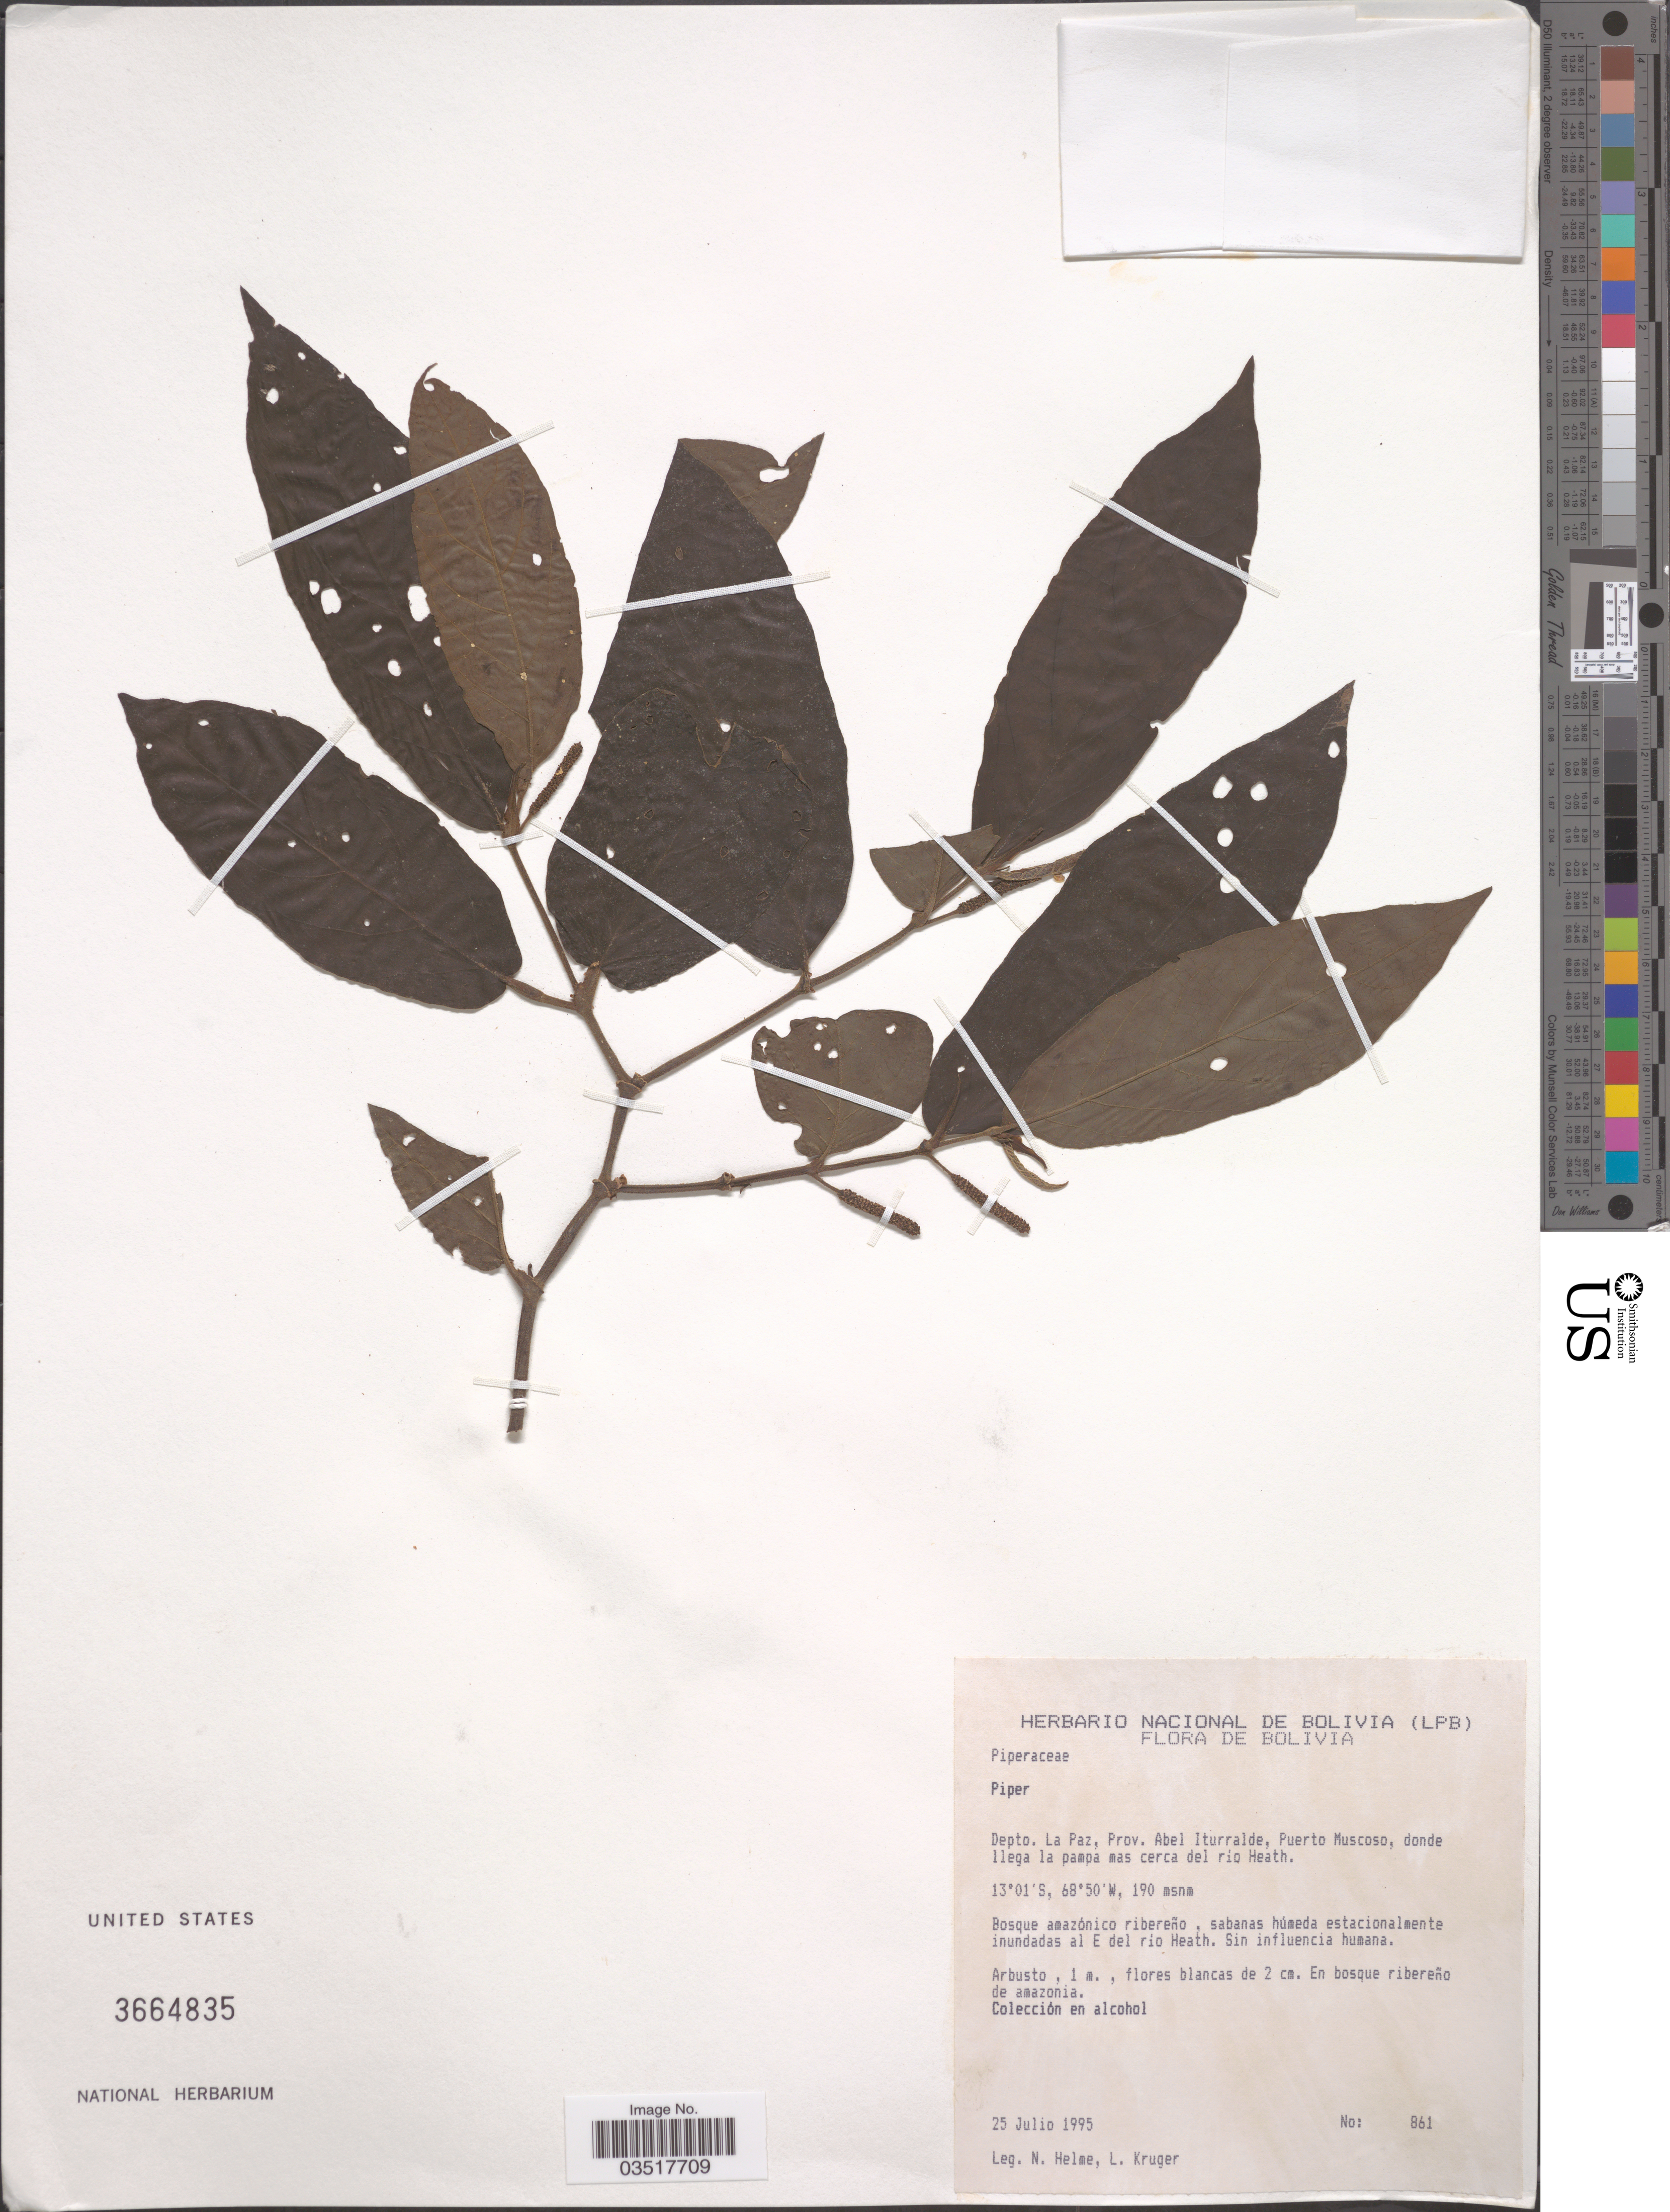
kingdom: Plantae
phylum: Tracheophyta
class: Magnoliopsida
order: Piperales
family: Piperaceae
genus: Piper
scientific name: Piper sp.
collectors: N. Helme & L. Kruger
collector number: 861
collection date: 1995-07-25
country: Bolivia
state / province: La Paz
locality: Depto. La Paz, Prov. Abel Iturralde, Puerto Muscoso, donde llega la pampa mas cerca del río Heath. Sabanas húmedas estacionalmente inundadas al E del río Heath.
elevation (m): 190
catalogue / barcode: US 3664835